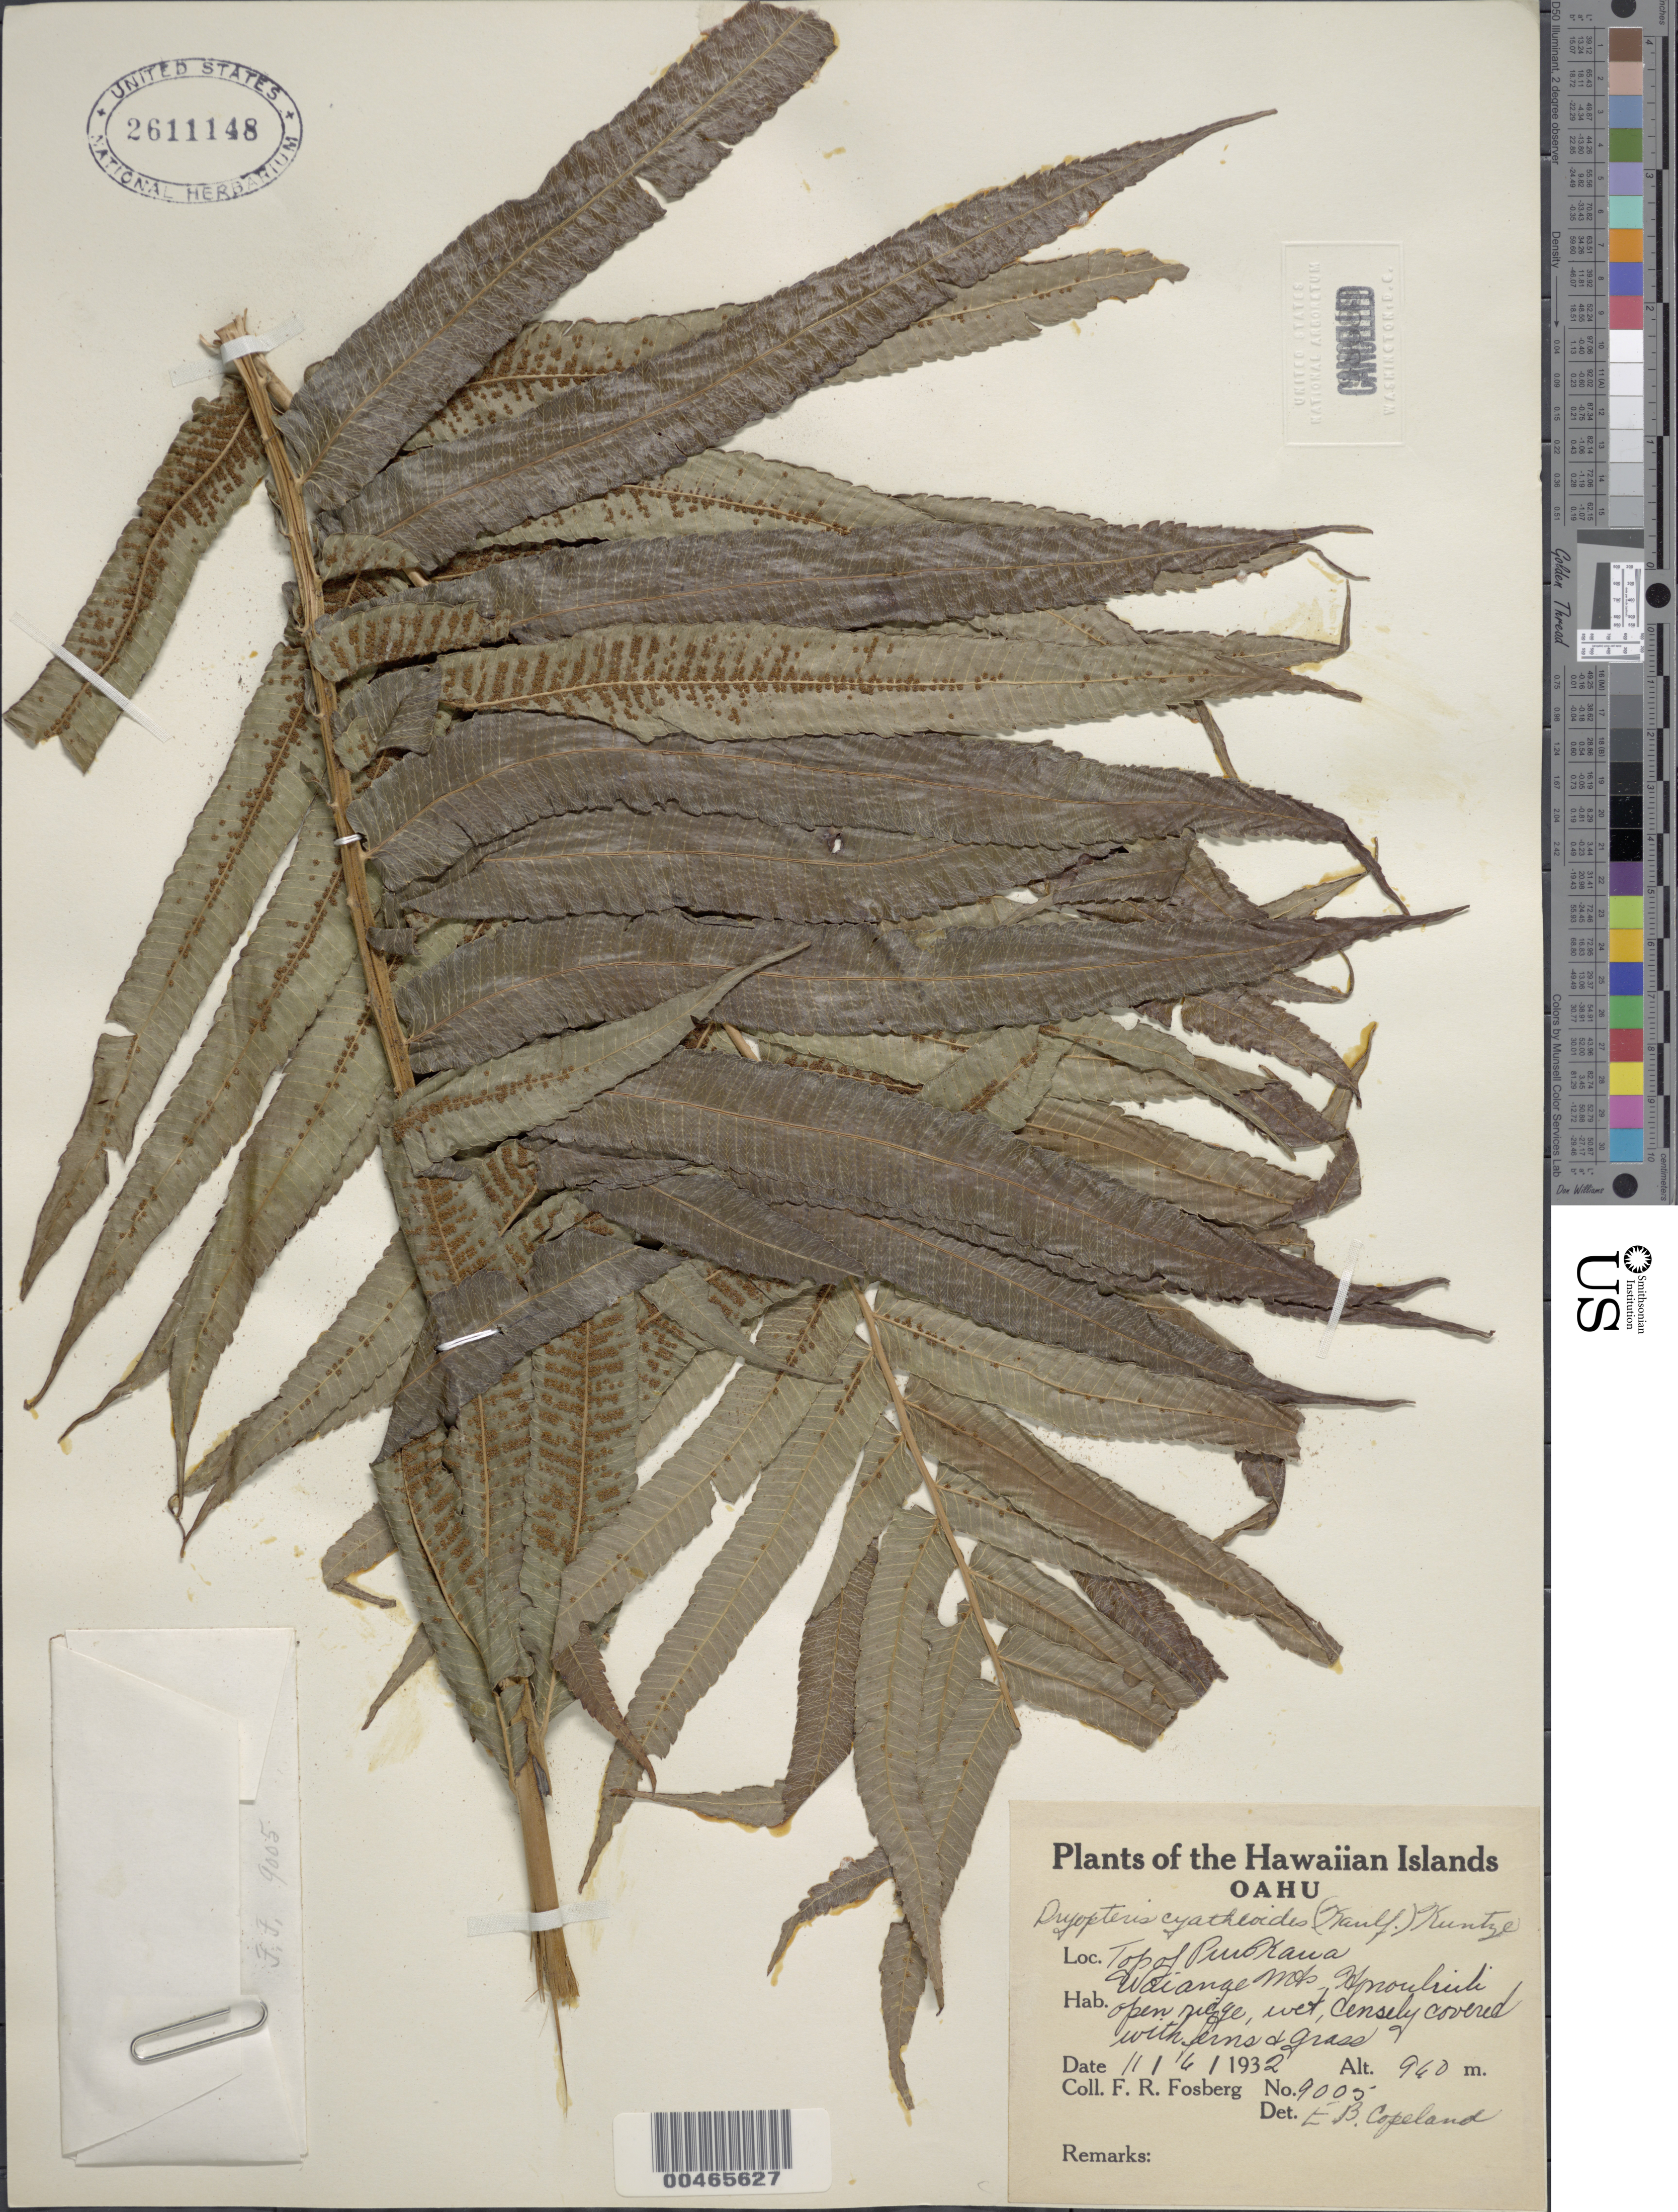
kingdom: Plantae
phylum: Tracheophyta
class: Polypodiopsida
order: Polypodiales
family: Thelypteridaceae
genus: Christella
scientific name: Christella cyatheoides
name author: (Kaulf.) Holttum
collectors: F. R. Fosberg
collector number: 9005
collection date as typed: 6 Nov 1932 or 11 Jun 1932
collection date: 1932-06-11 or 1932-11-06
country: United States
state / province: Hawaii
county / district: Honolulu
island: Oahu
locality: Top of Puu Kaua Waianae Mts., Honouliuli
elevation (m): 960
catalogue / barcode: US 2611148